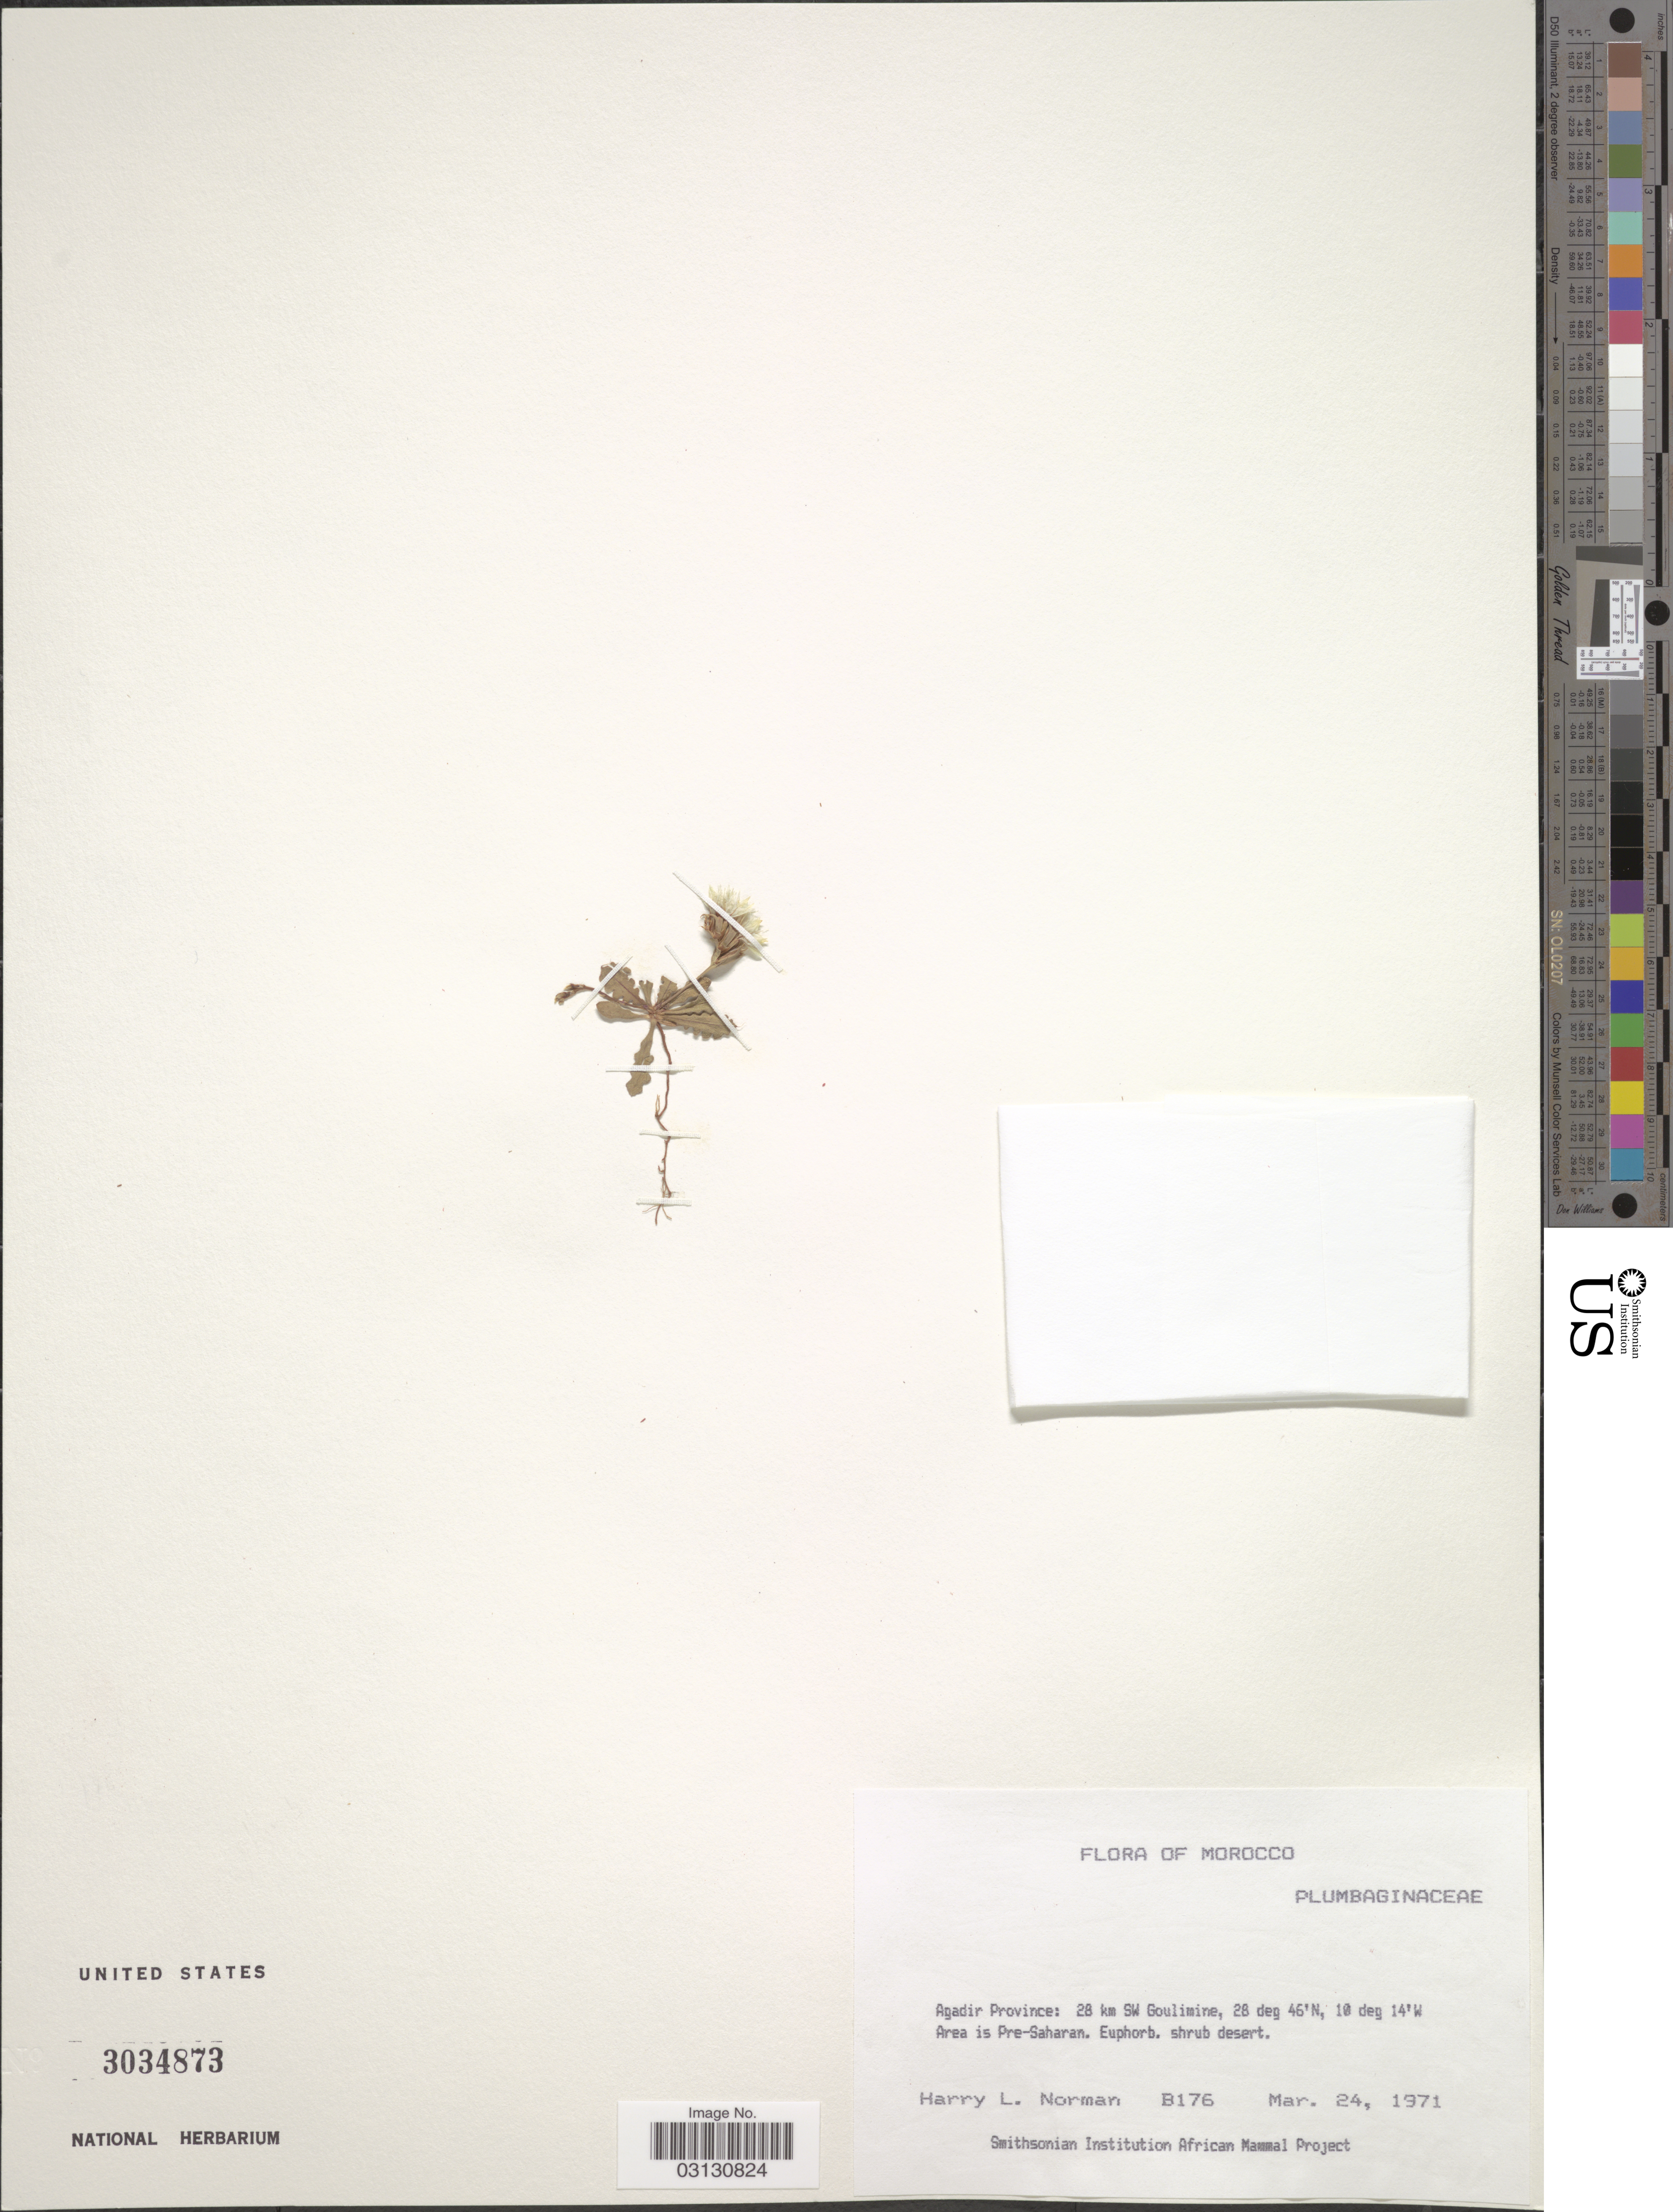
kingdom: Plantae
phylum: Tracheophyta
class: Magnoliopsida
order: Caryophyllales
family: Plumbaginaceae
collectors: Norman, H.L.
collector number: B176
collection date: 1971-03-24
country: Morocco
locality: Agadir Province: 28 km SW Goulimine, Area is Pre-Saharan.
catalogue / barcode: US 3034873